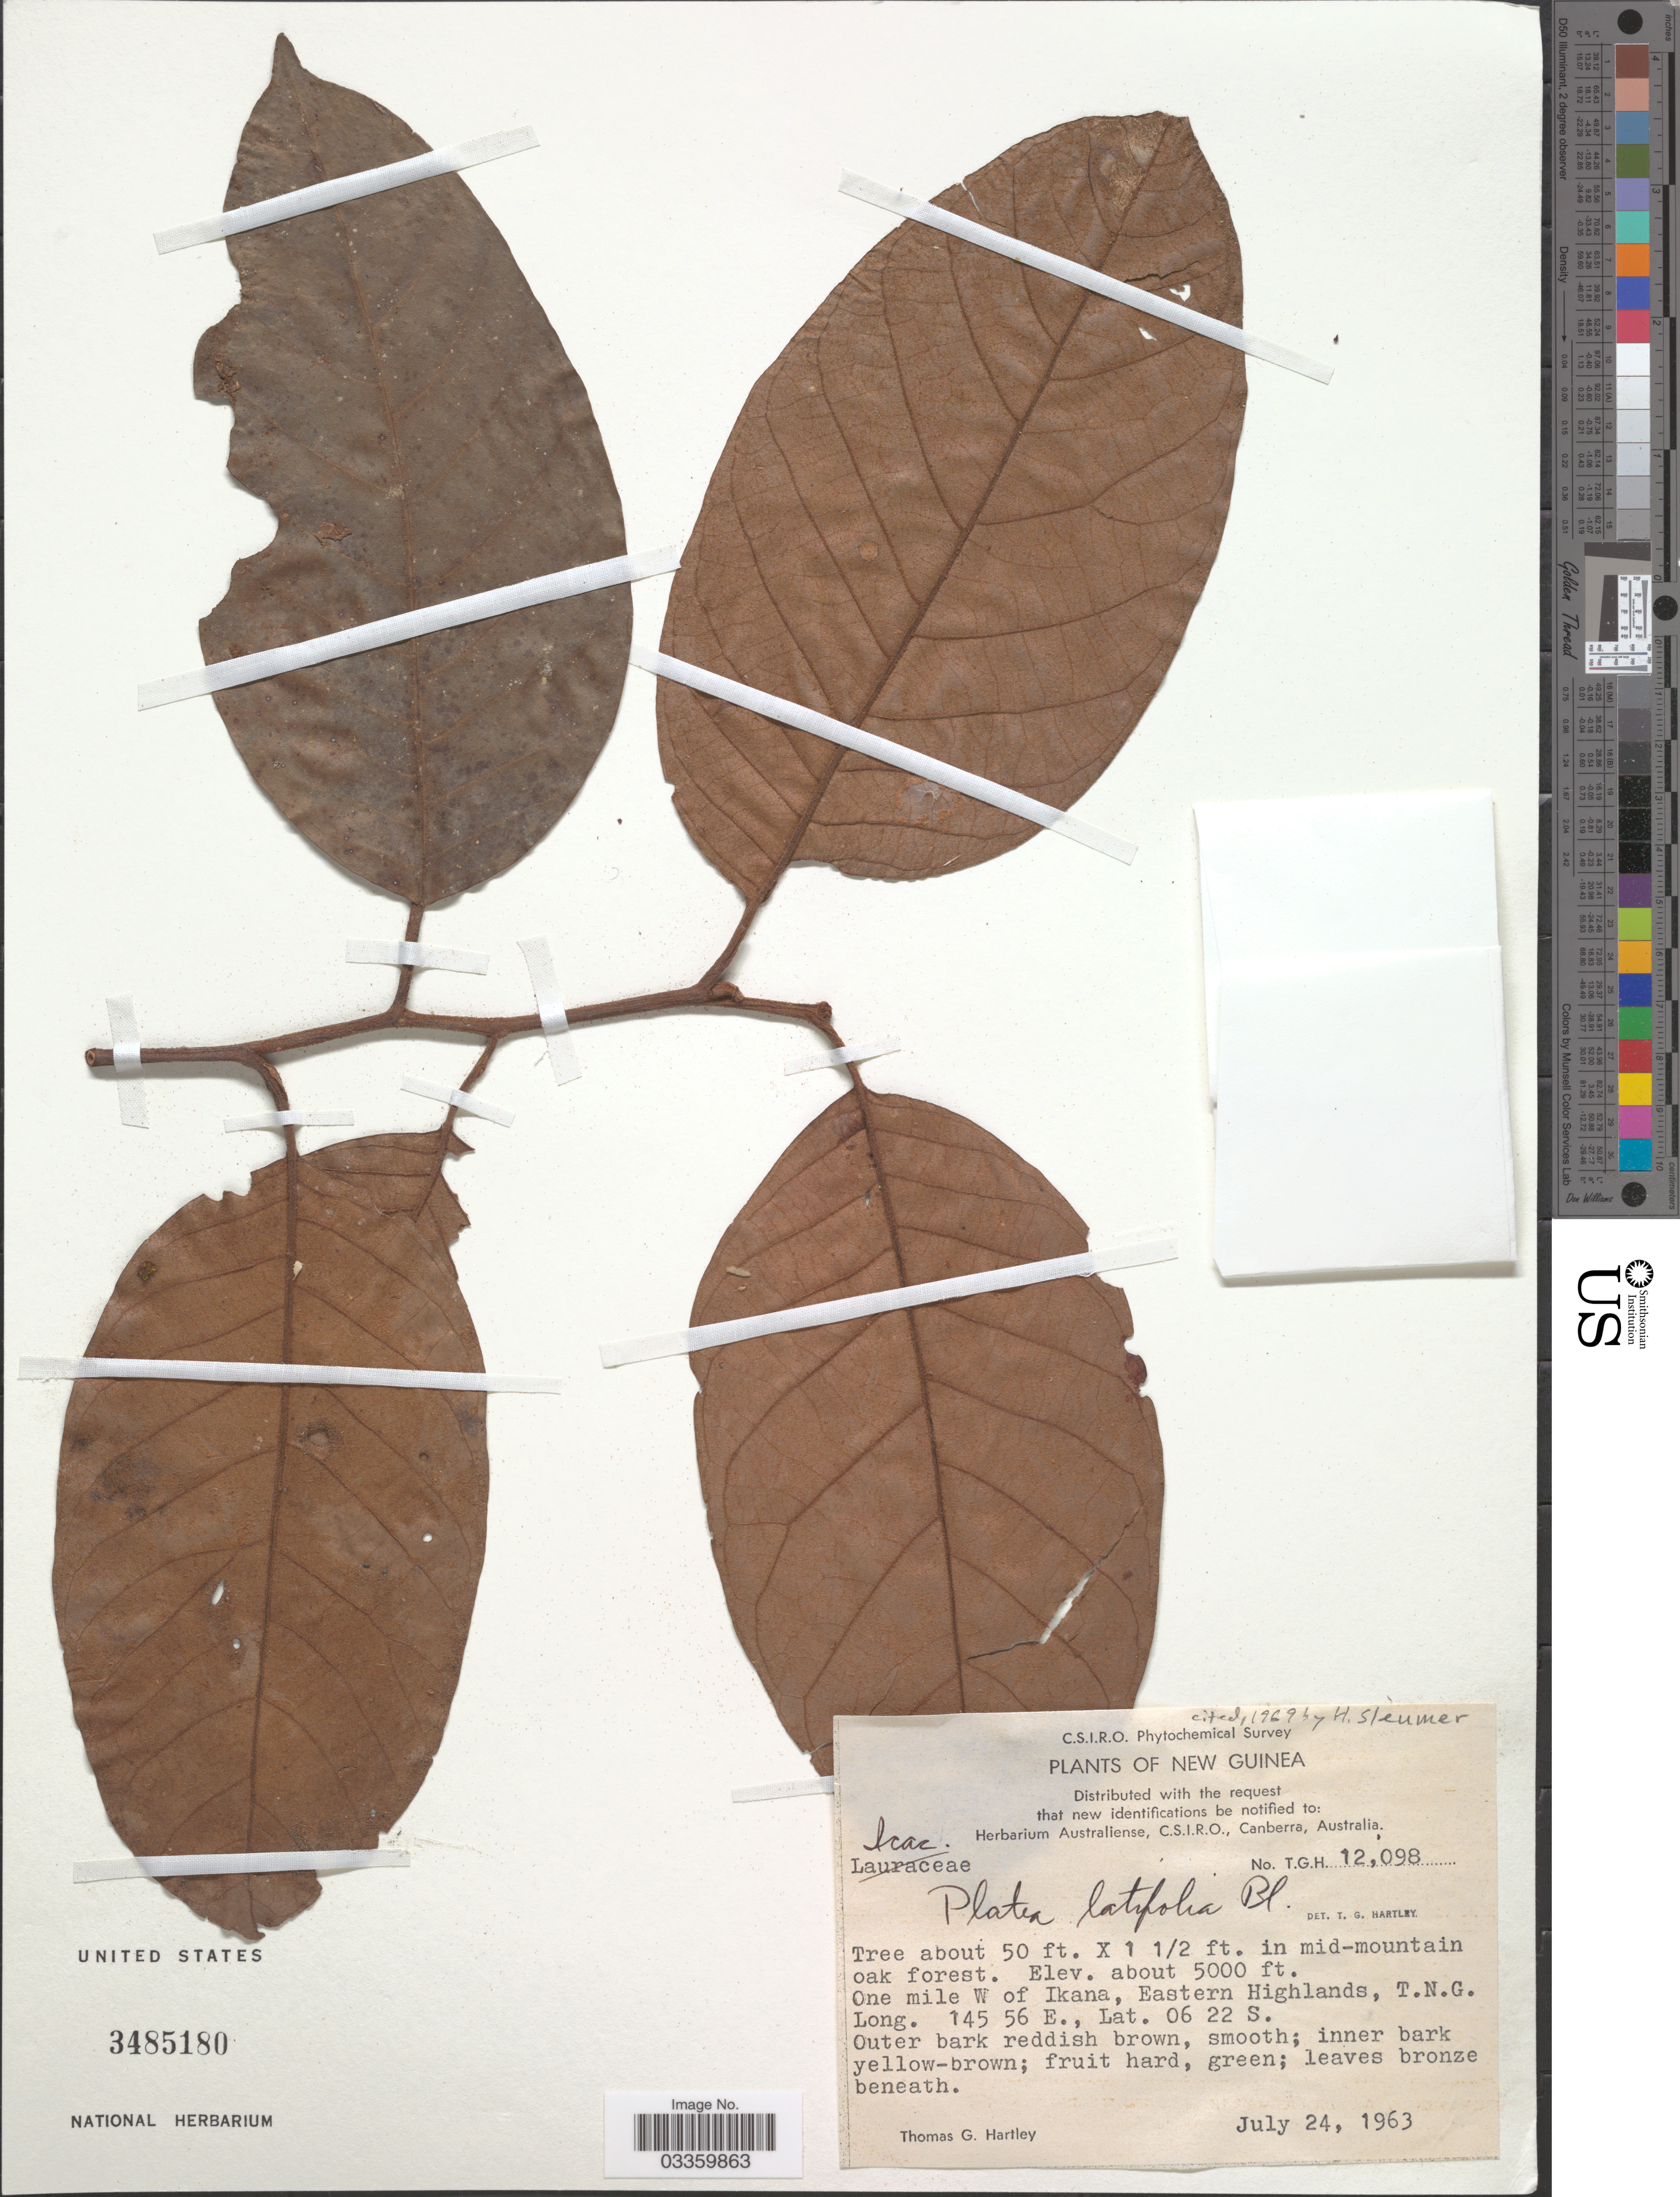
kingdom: Plantae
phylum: Tracheophyta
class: Magnoliopsida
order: Metteniusales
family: Metteniusaceae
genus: Platea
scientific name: Platea latifolia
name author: Blume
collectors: T. G. Hartley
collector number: T.G.H. 12098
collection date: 1963-07-24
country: Papua New Guinea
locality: New Guinea. One mile W of Ikana, Eastern Highlands, T.N.G.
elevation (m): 1524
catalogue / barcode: US 3485180